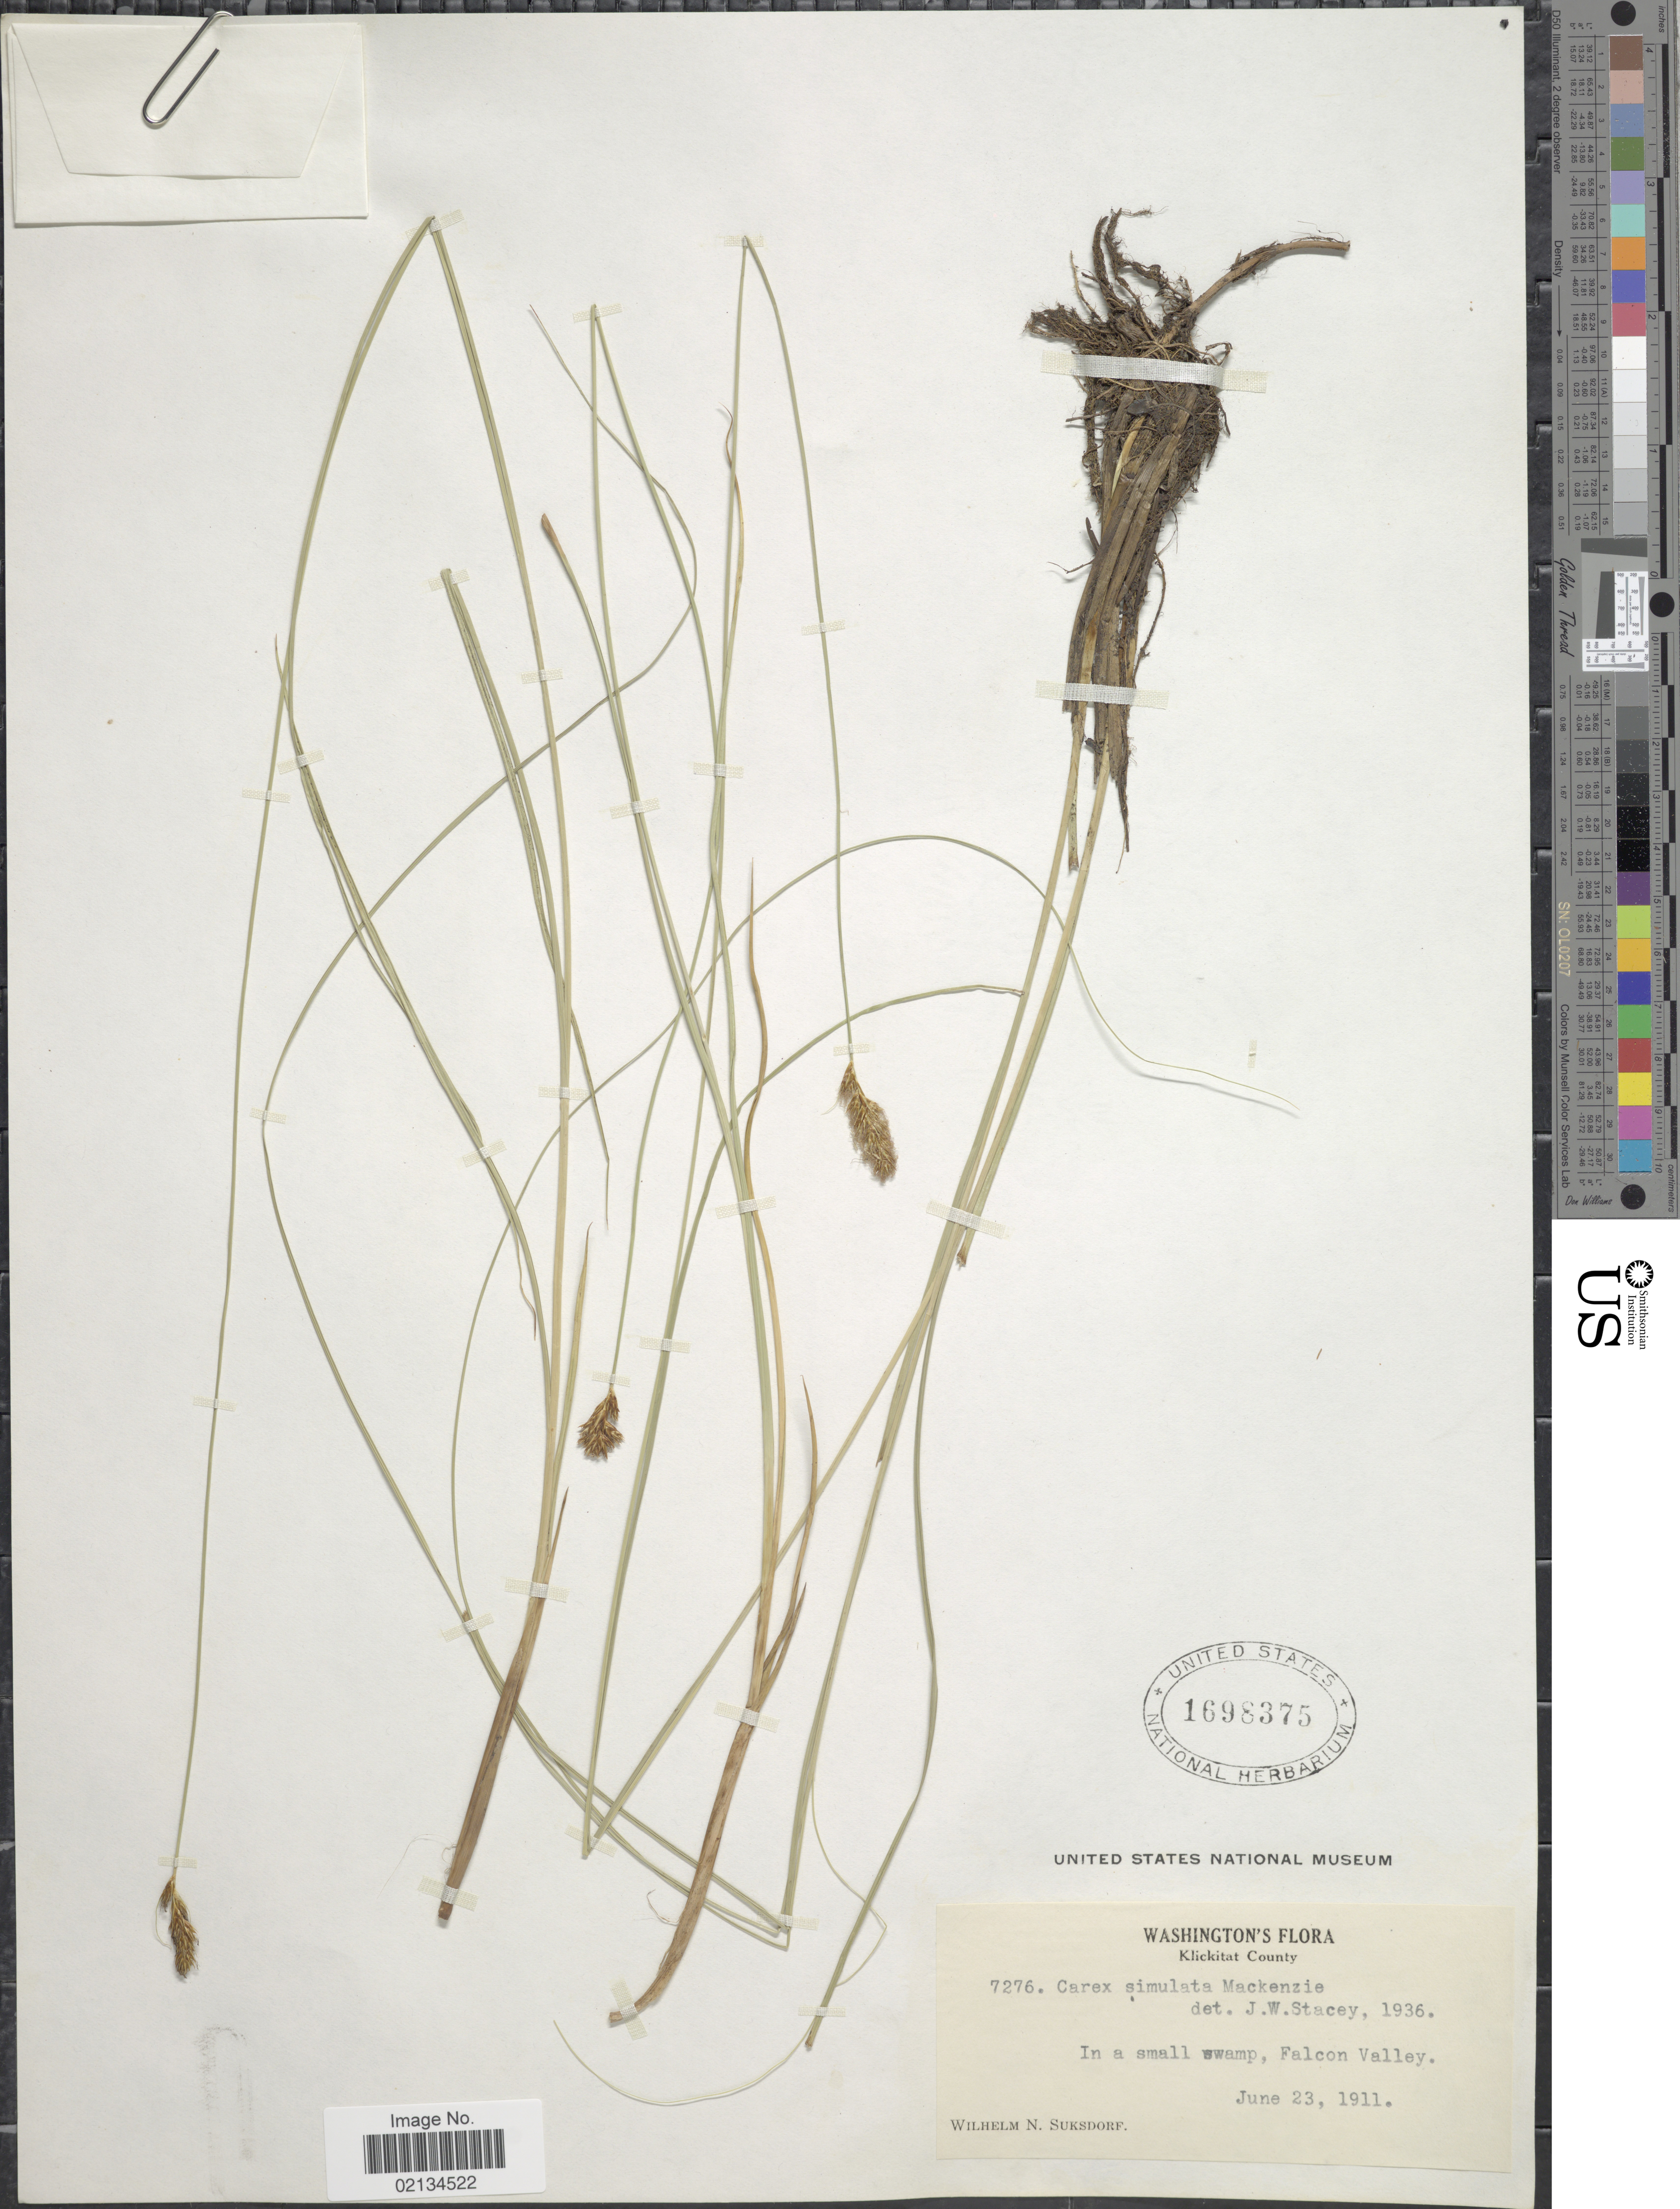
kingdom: Plantae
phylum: Tracheophyta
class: Liliopsida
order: Poales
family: Cyperaceae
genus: Carex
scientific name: Carex simulata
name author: Mack.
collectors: W. N. Suksdorf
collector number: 7276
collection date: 1911-06-23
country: United States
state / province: Washington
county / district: Klickitat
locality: Klickitat County, Falcon Valley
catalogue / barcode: US 1698375